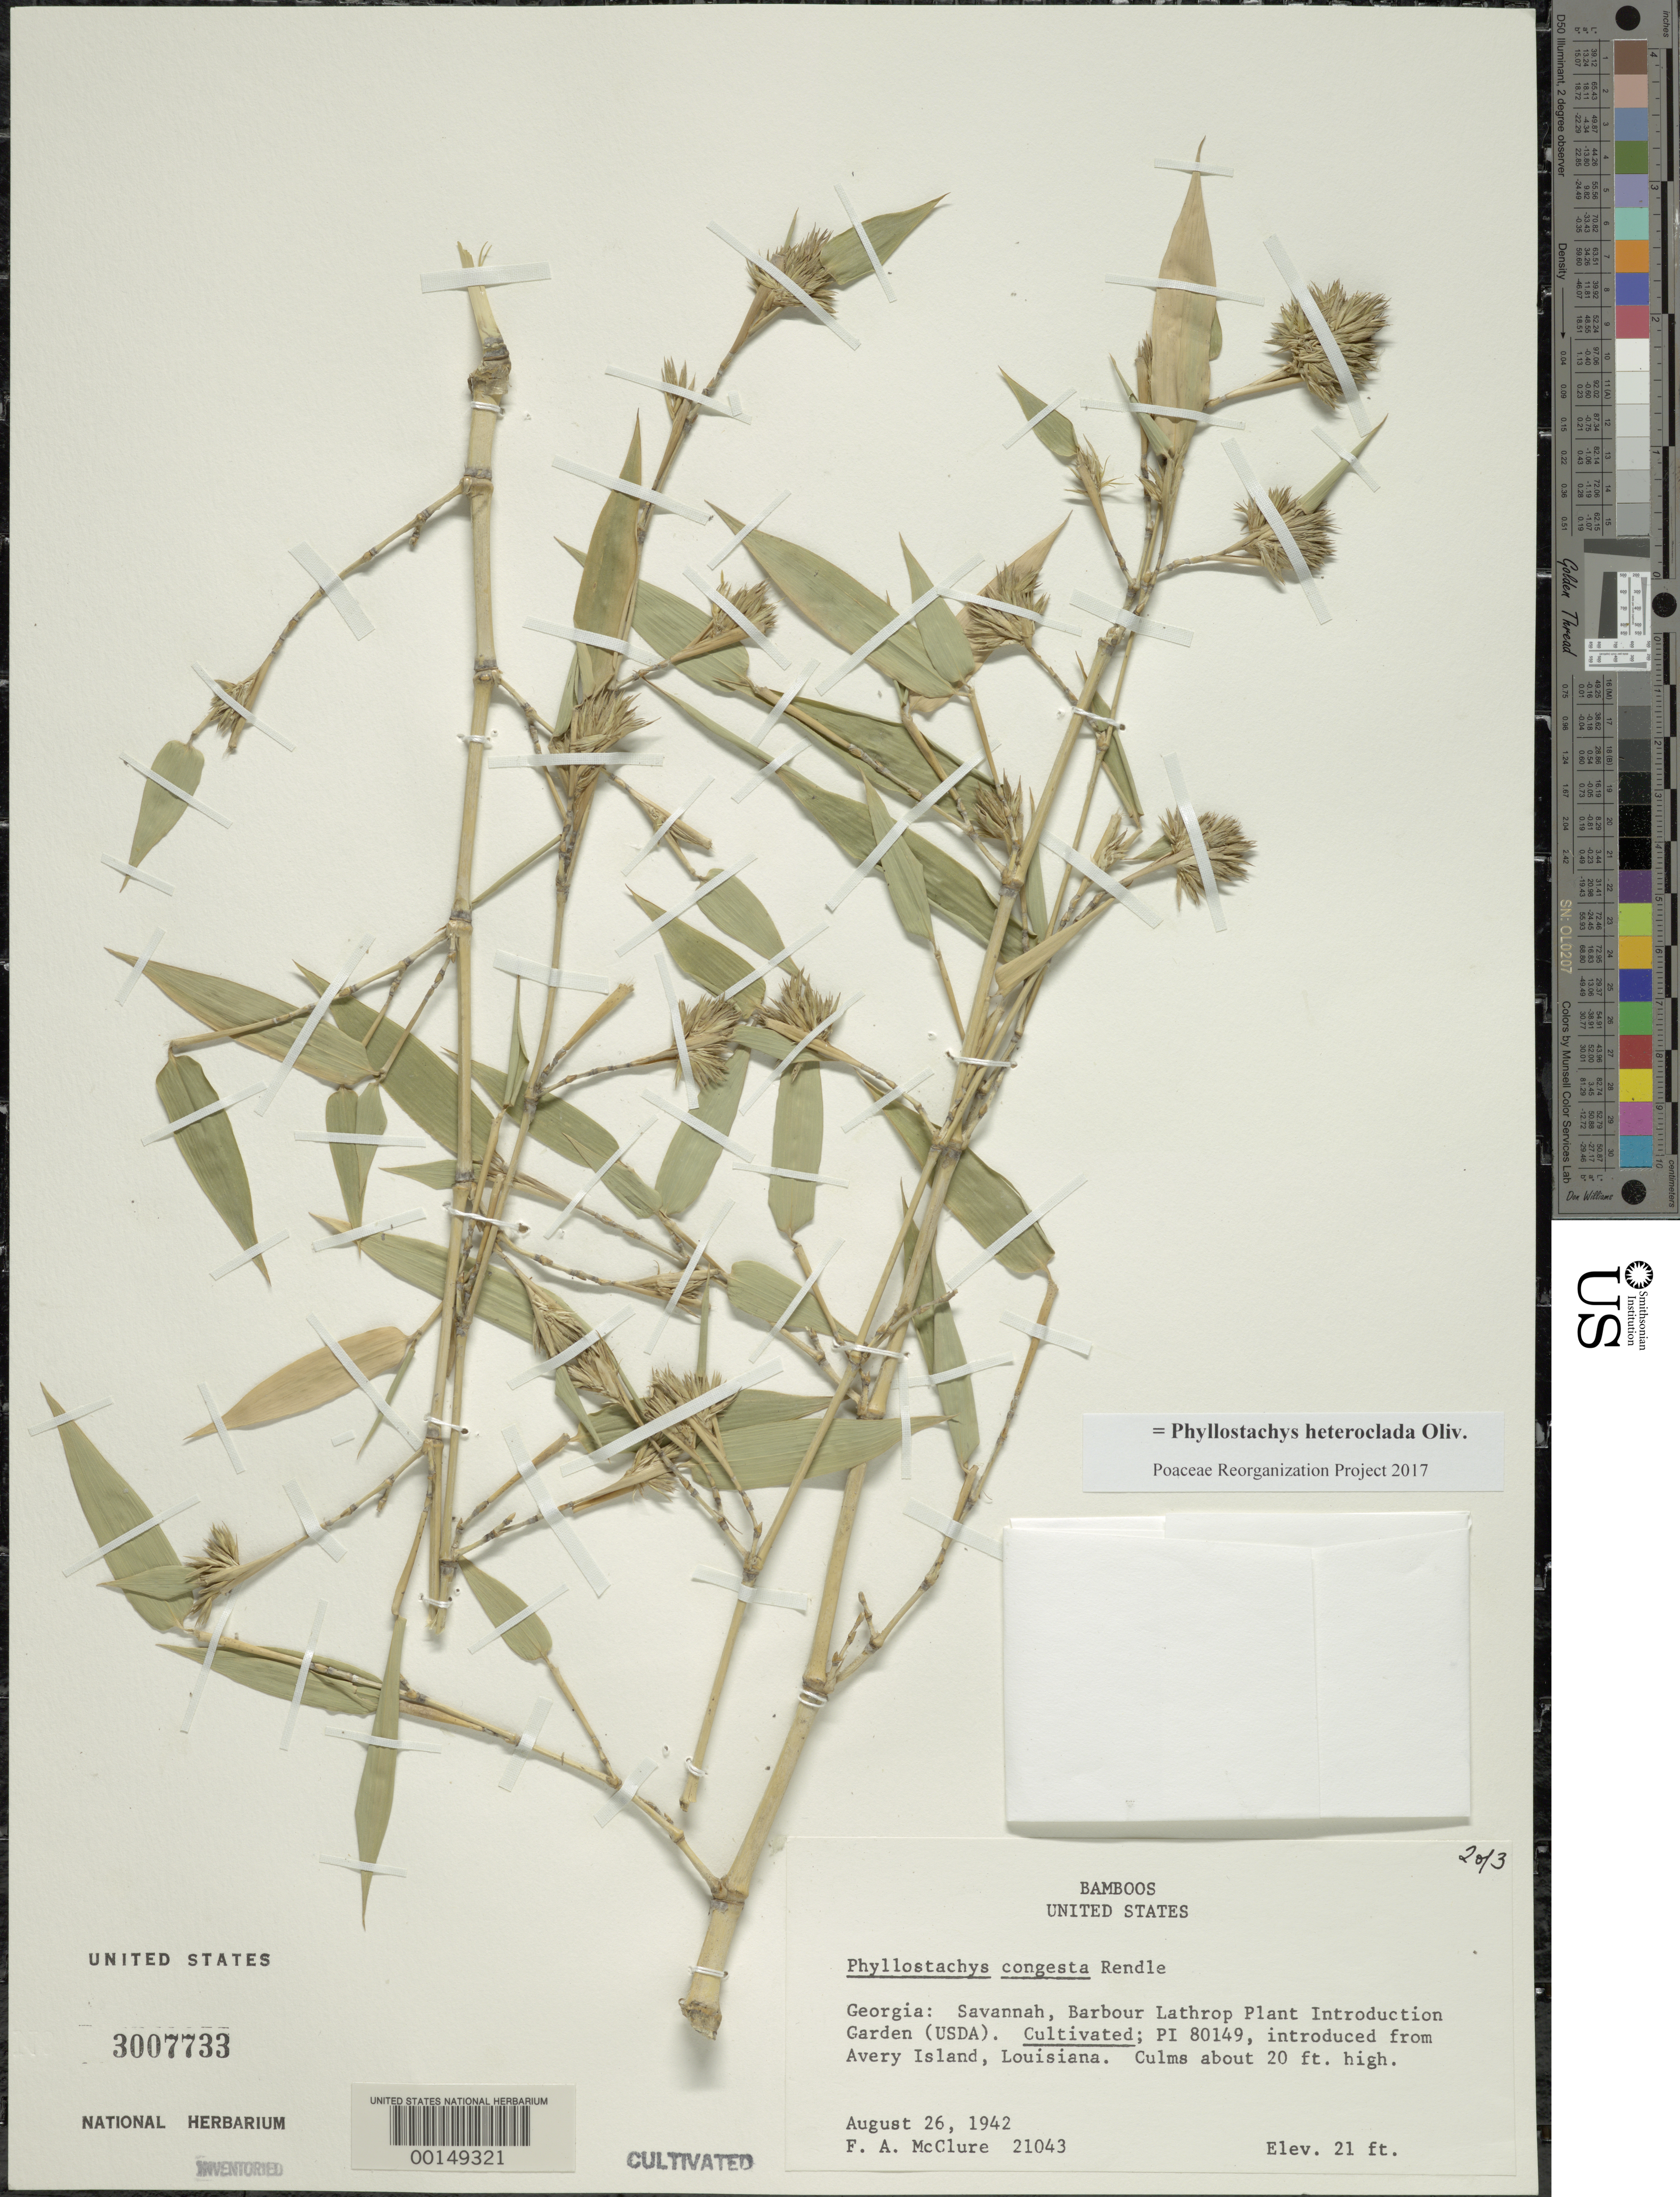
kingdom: Plantae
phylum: Tracheophyta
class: Liliopsida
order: Poales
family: Poaceae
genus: Phyllostachys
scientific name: Phyllostachys heteroclada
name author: Oliv.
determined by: Poaceae Reorganization Project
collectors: F. A. McClure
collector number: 21043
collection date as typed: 26 Aug 1942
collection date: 1942-08-26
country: United States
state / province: Georgia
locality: Savannha, barbour lathrop p.i. garden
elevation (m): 6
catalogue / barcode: US 3007733